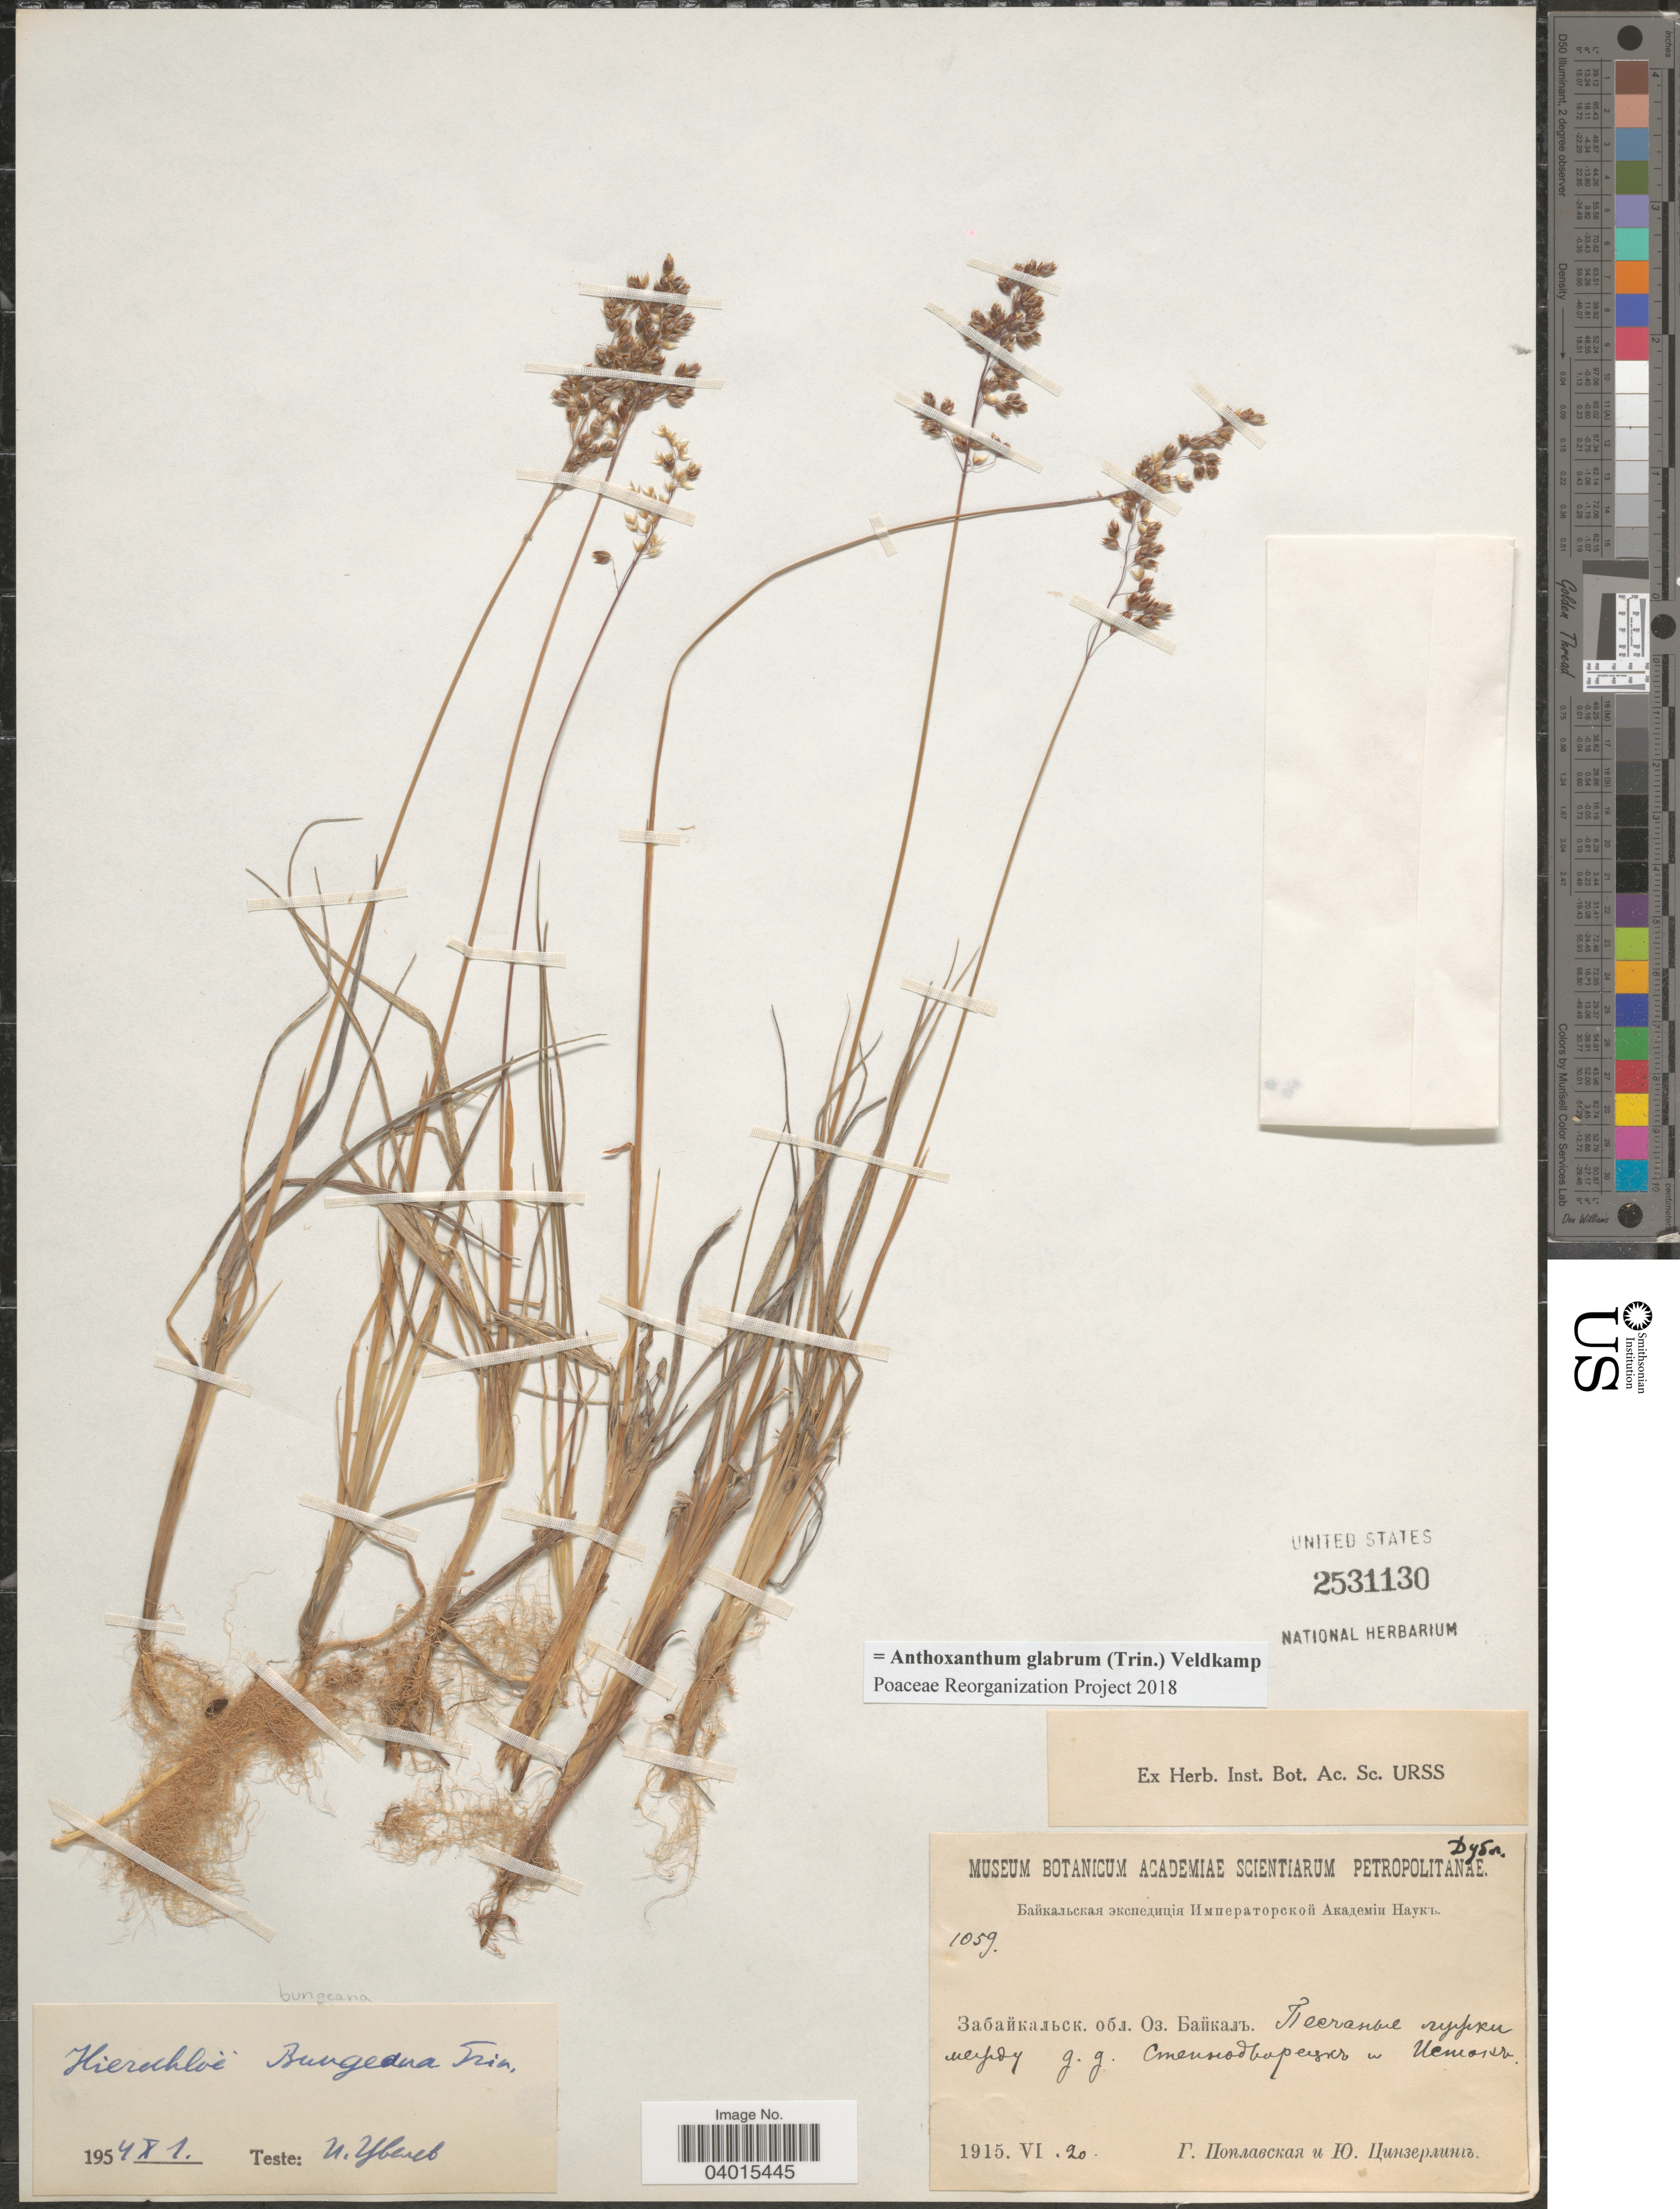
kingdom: Plantae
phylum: Tracheophyta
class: Liliopsida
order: Poales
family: Poaceae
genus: Anthoxanthum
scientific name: Anthoxanthum glabrum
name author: (Trin.) Veldkamp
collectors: G. Poplavskaya & U. Tsinzerling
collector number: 1059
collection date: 1915-06-20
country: Russian Federation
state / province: Buryatia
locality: Lake Baikal, between Stepnodvorets and Istoki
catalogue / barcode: US 2531130